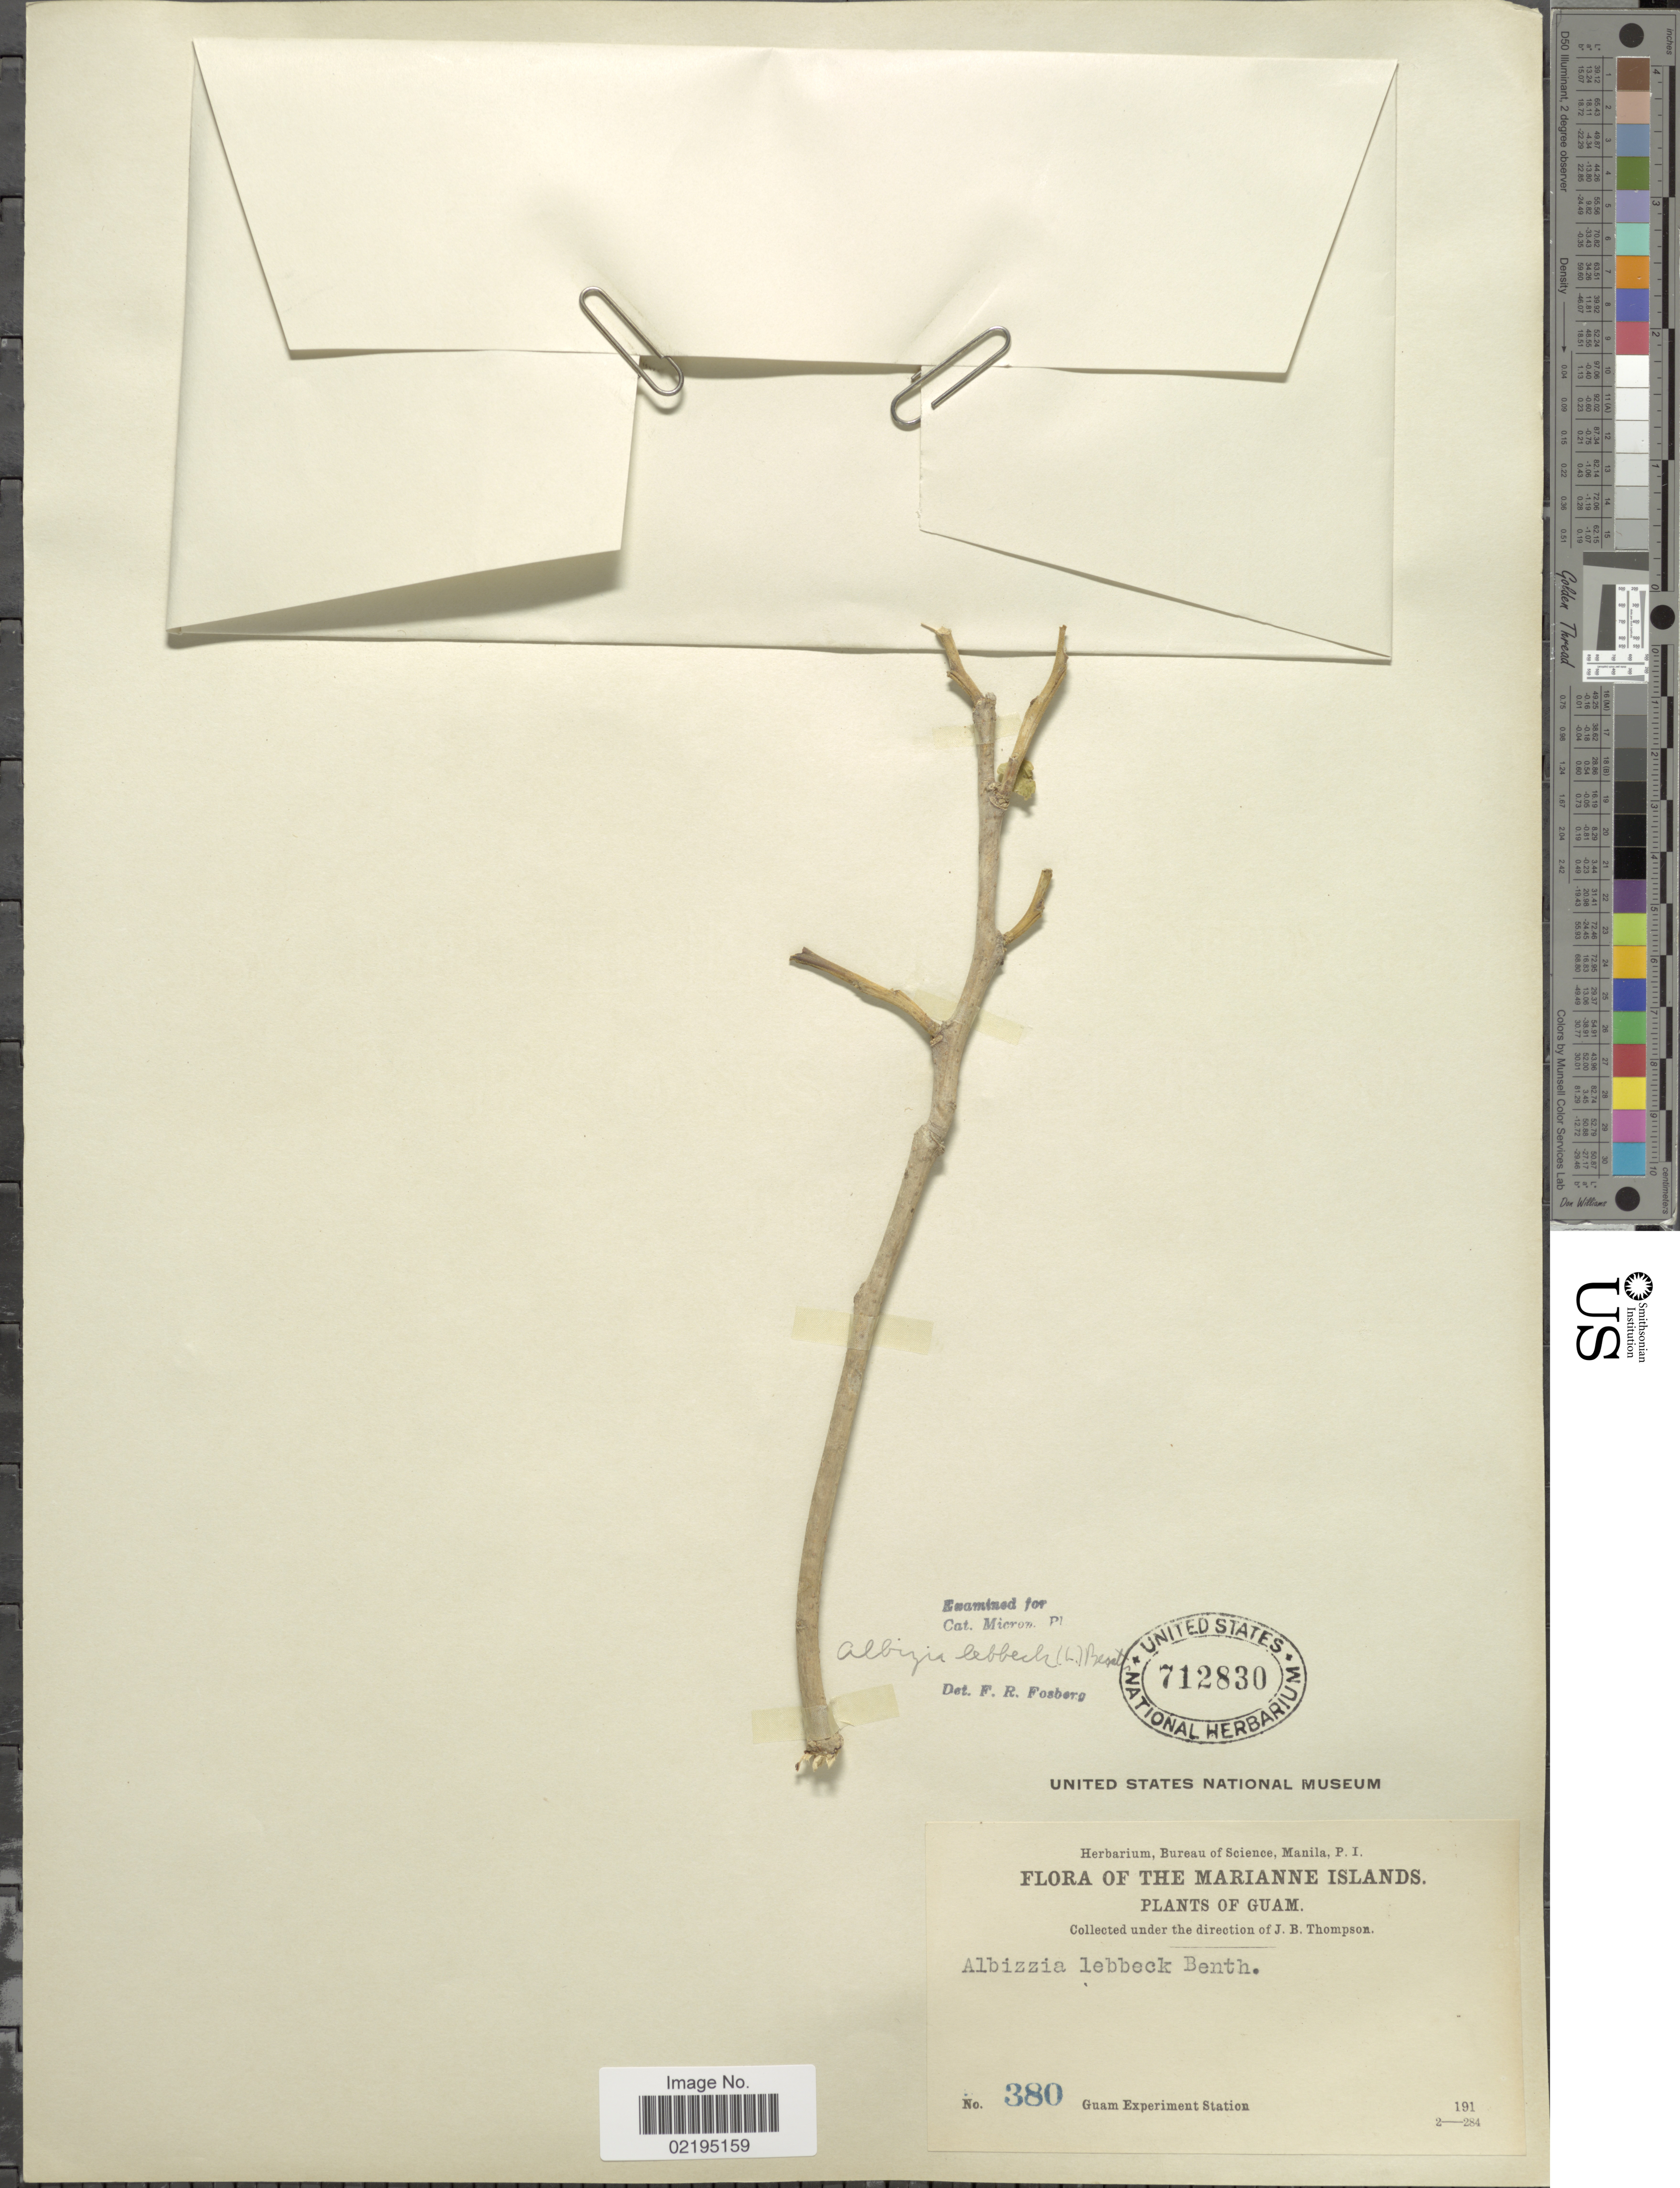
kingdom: Plantae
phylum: Tracheophyta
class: Magnoliopsida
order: Fabales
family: Fabaceae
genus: Albizia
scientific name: Albizia lebbeck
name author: (L.) Benth.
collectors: J. B. Thompson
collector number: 380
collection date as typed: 191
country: Guam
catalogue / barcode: US 712830